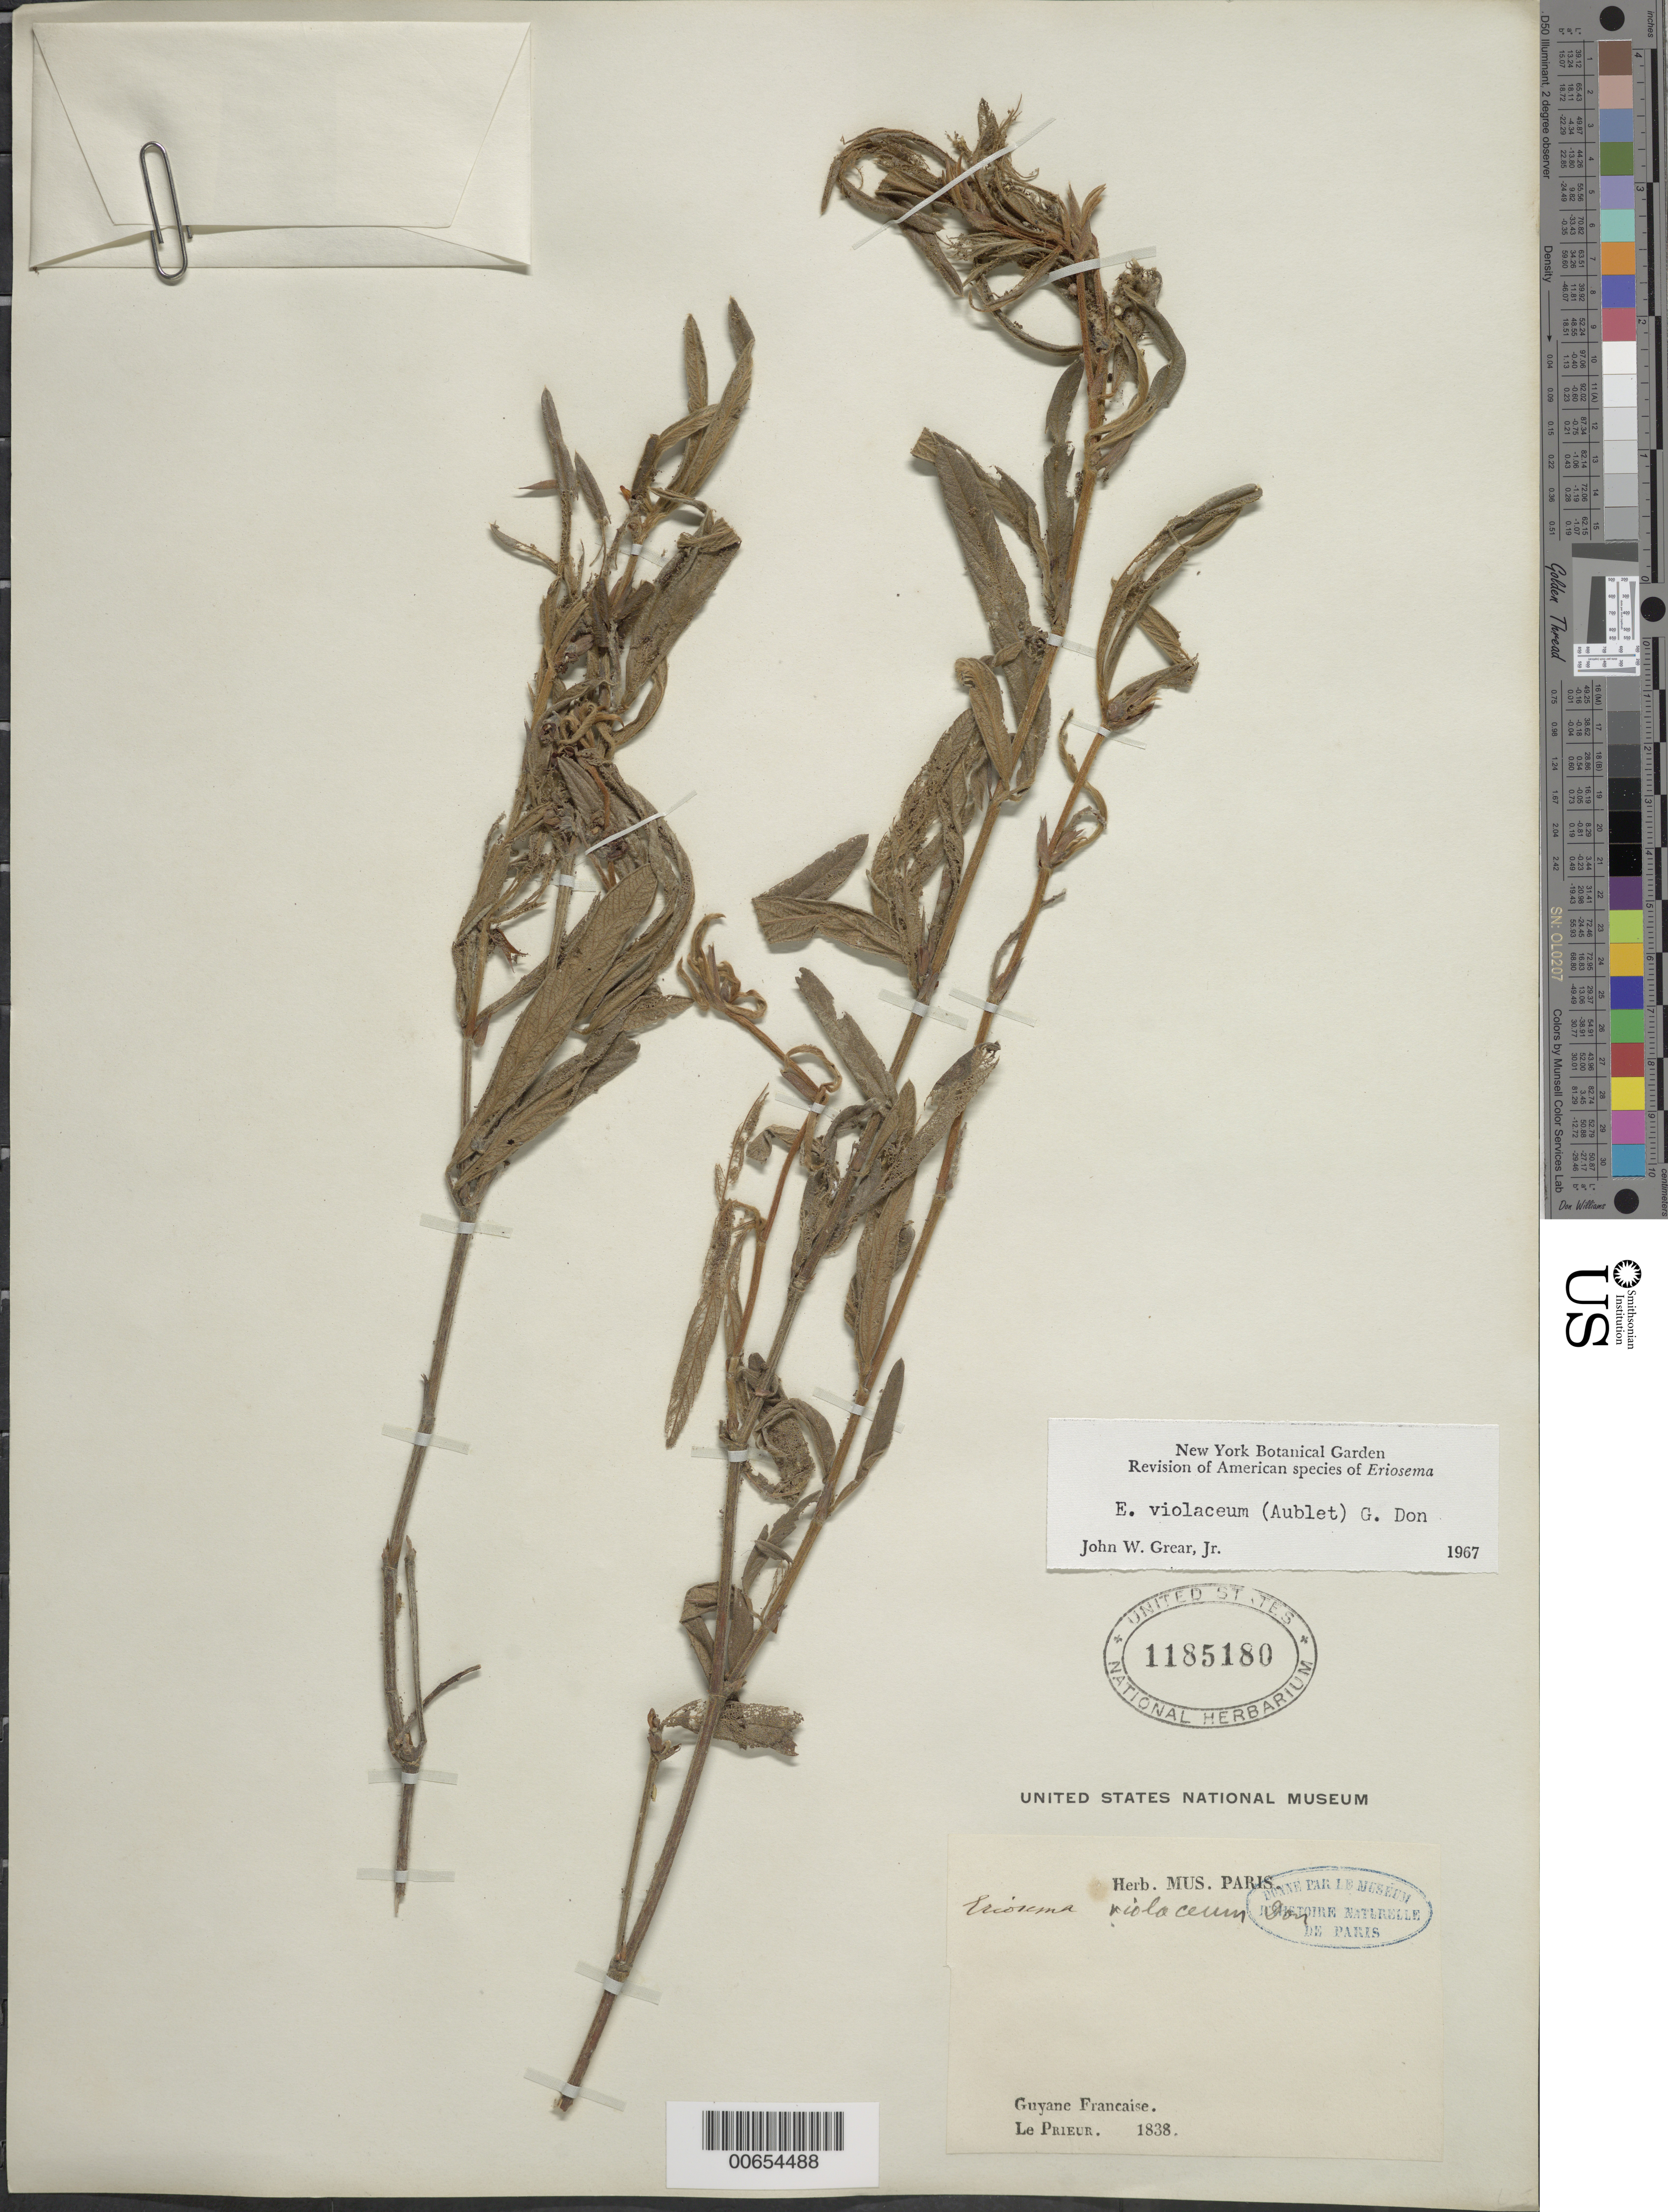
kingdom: Plantae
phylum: Tracheophyta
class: Magnoliopsida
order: Fabales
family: Fabaceae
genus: Eriosema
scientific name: Eriosema violaceum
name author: (Aubl.) G. Don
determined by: Grear, J. W., Jr.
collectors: F. M. R. Leprieur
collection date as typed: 1838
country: French Guiana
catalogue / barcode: US 1185180